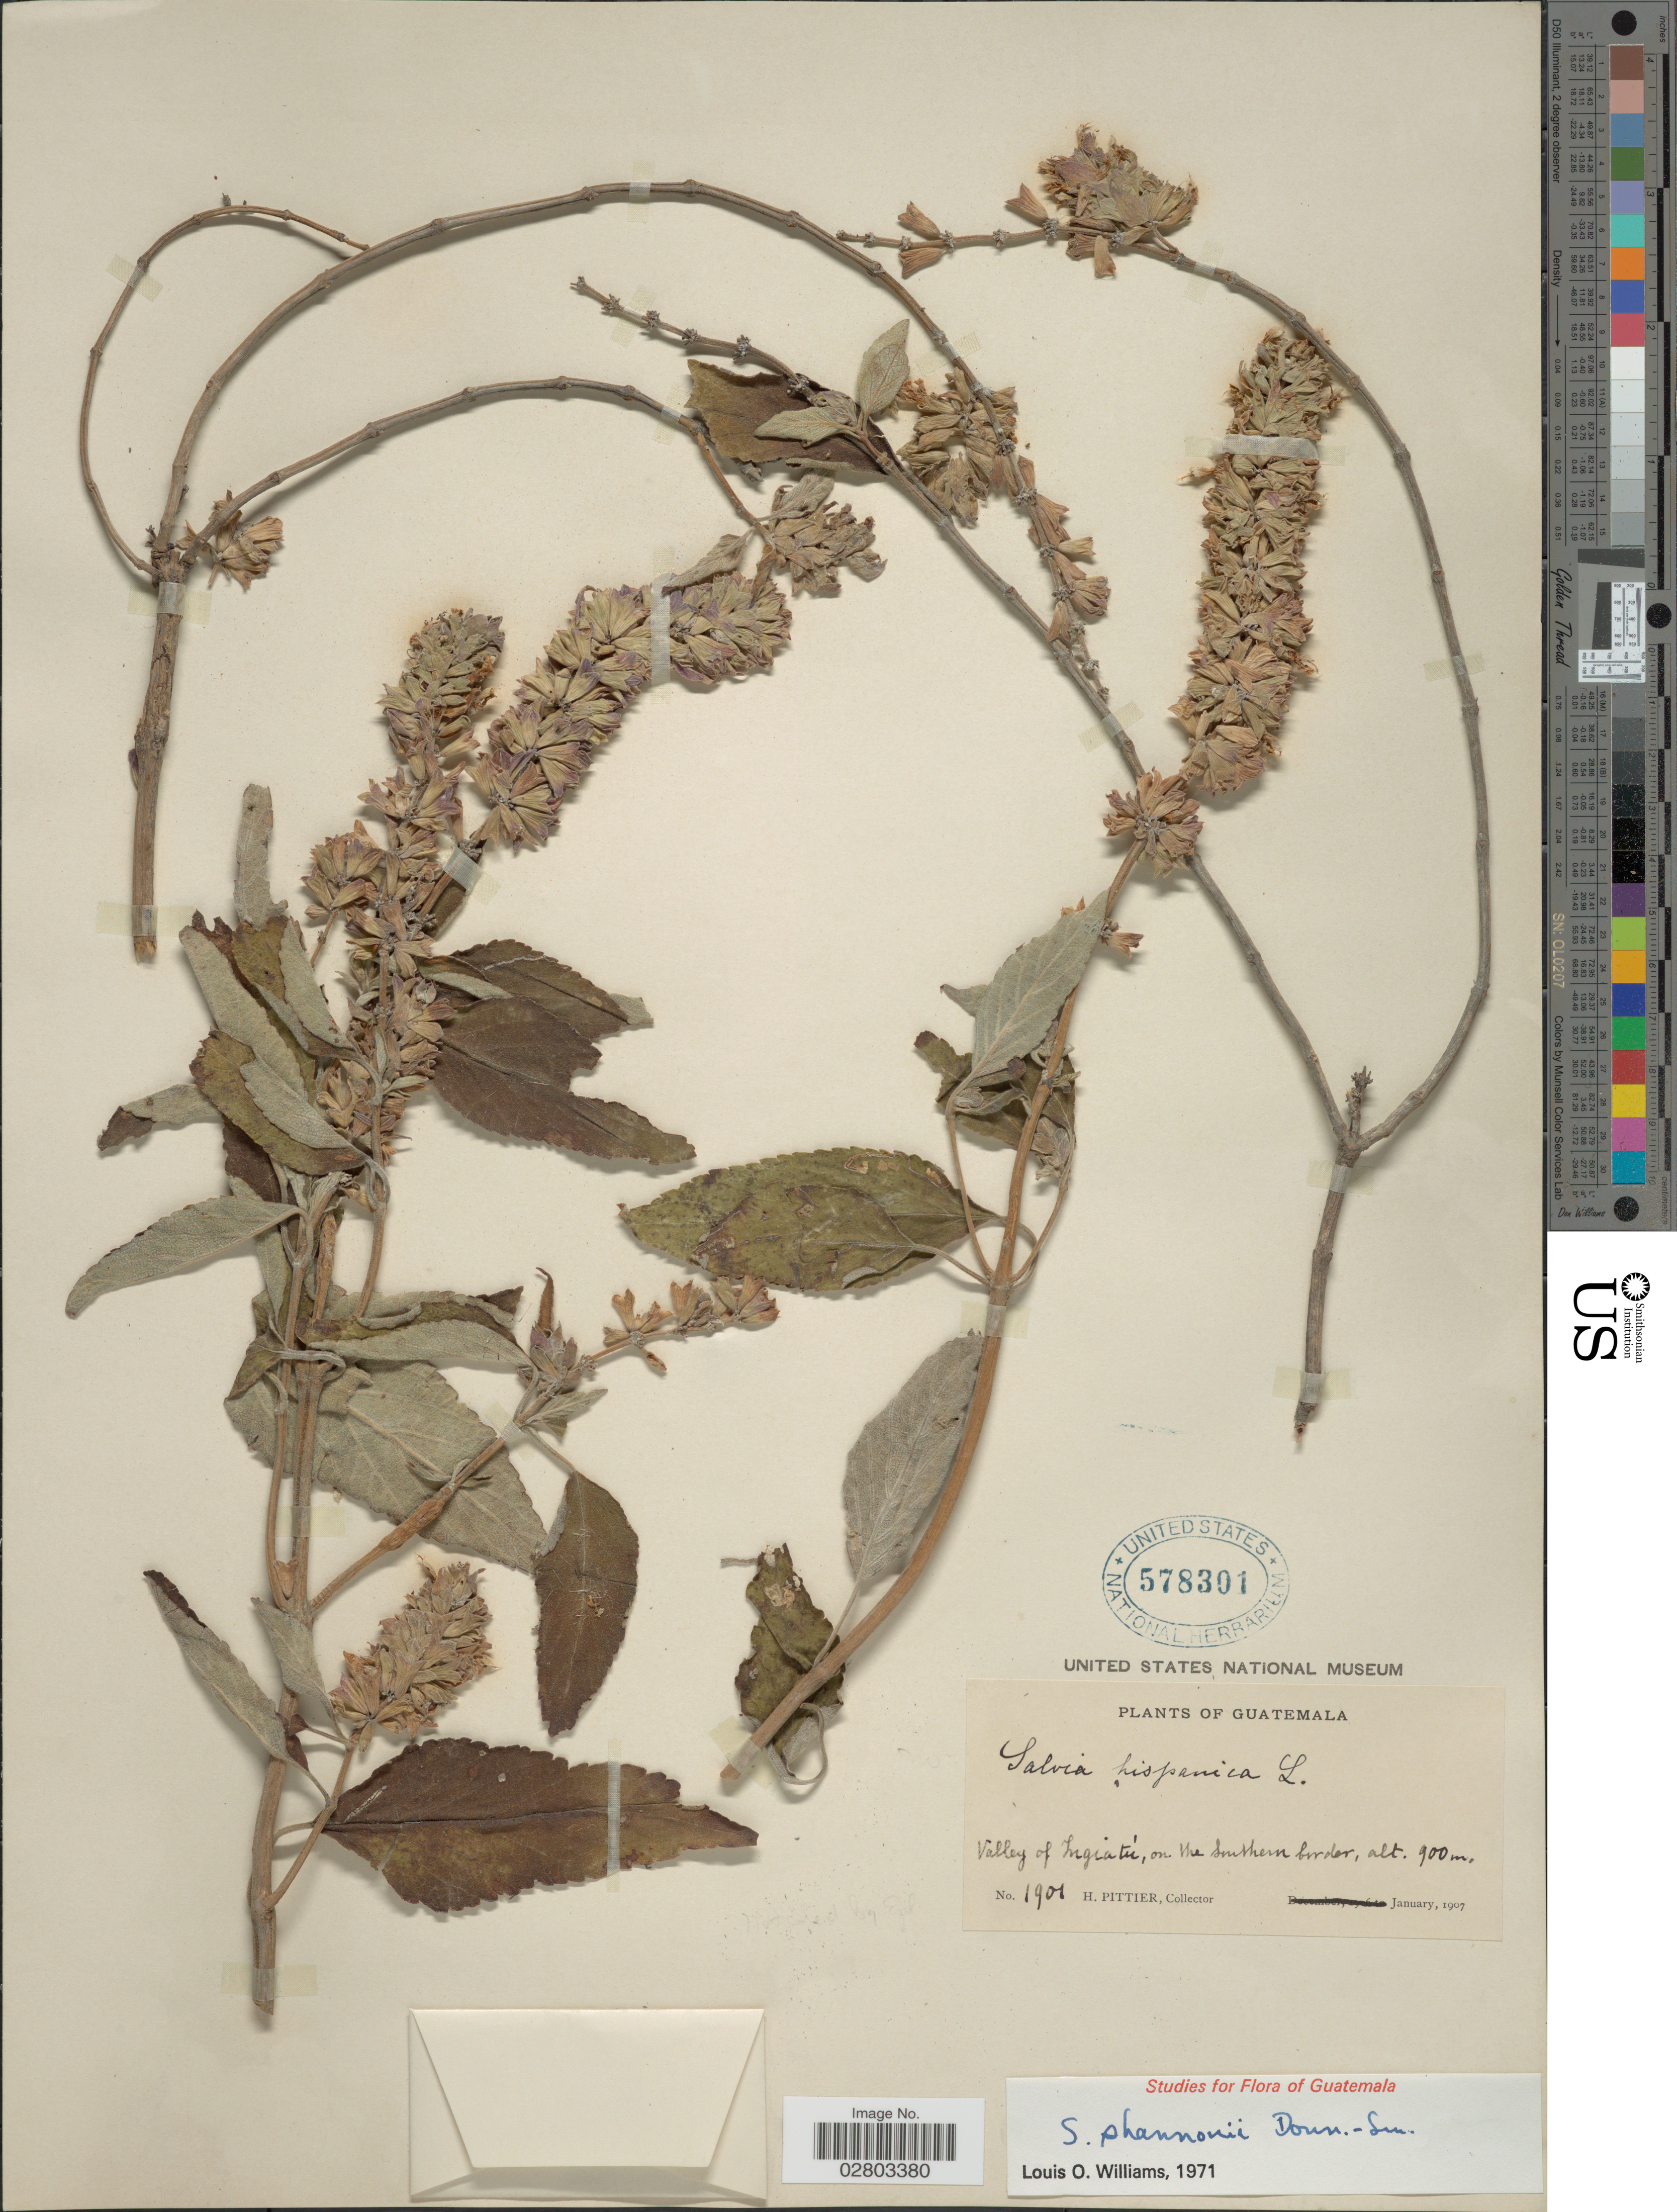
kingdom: Plantae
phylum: Tracheophyta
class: Magnoliopsida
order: Lamiales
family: Lamiaceae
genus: Salvia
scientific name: Salvia shannoni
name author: Donn. Sm.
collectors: H. F. Pittier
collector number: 1901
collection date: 1907-01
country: Guatemala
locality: Valley of Ingiatú, on the southern border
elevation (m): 900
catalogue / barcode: US 578301